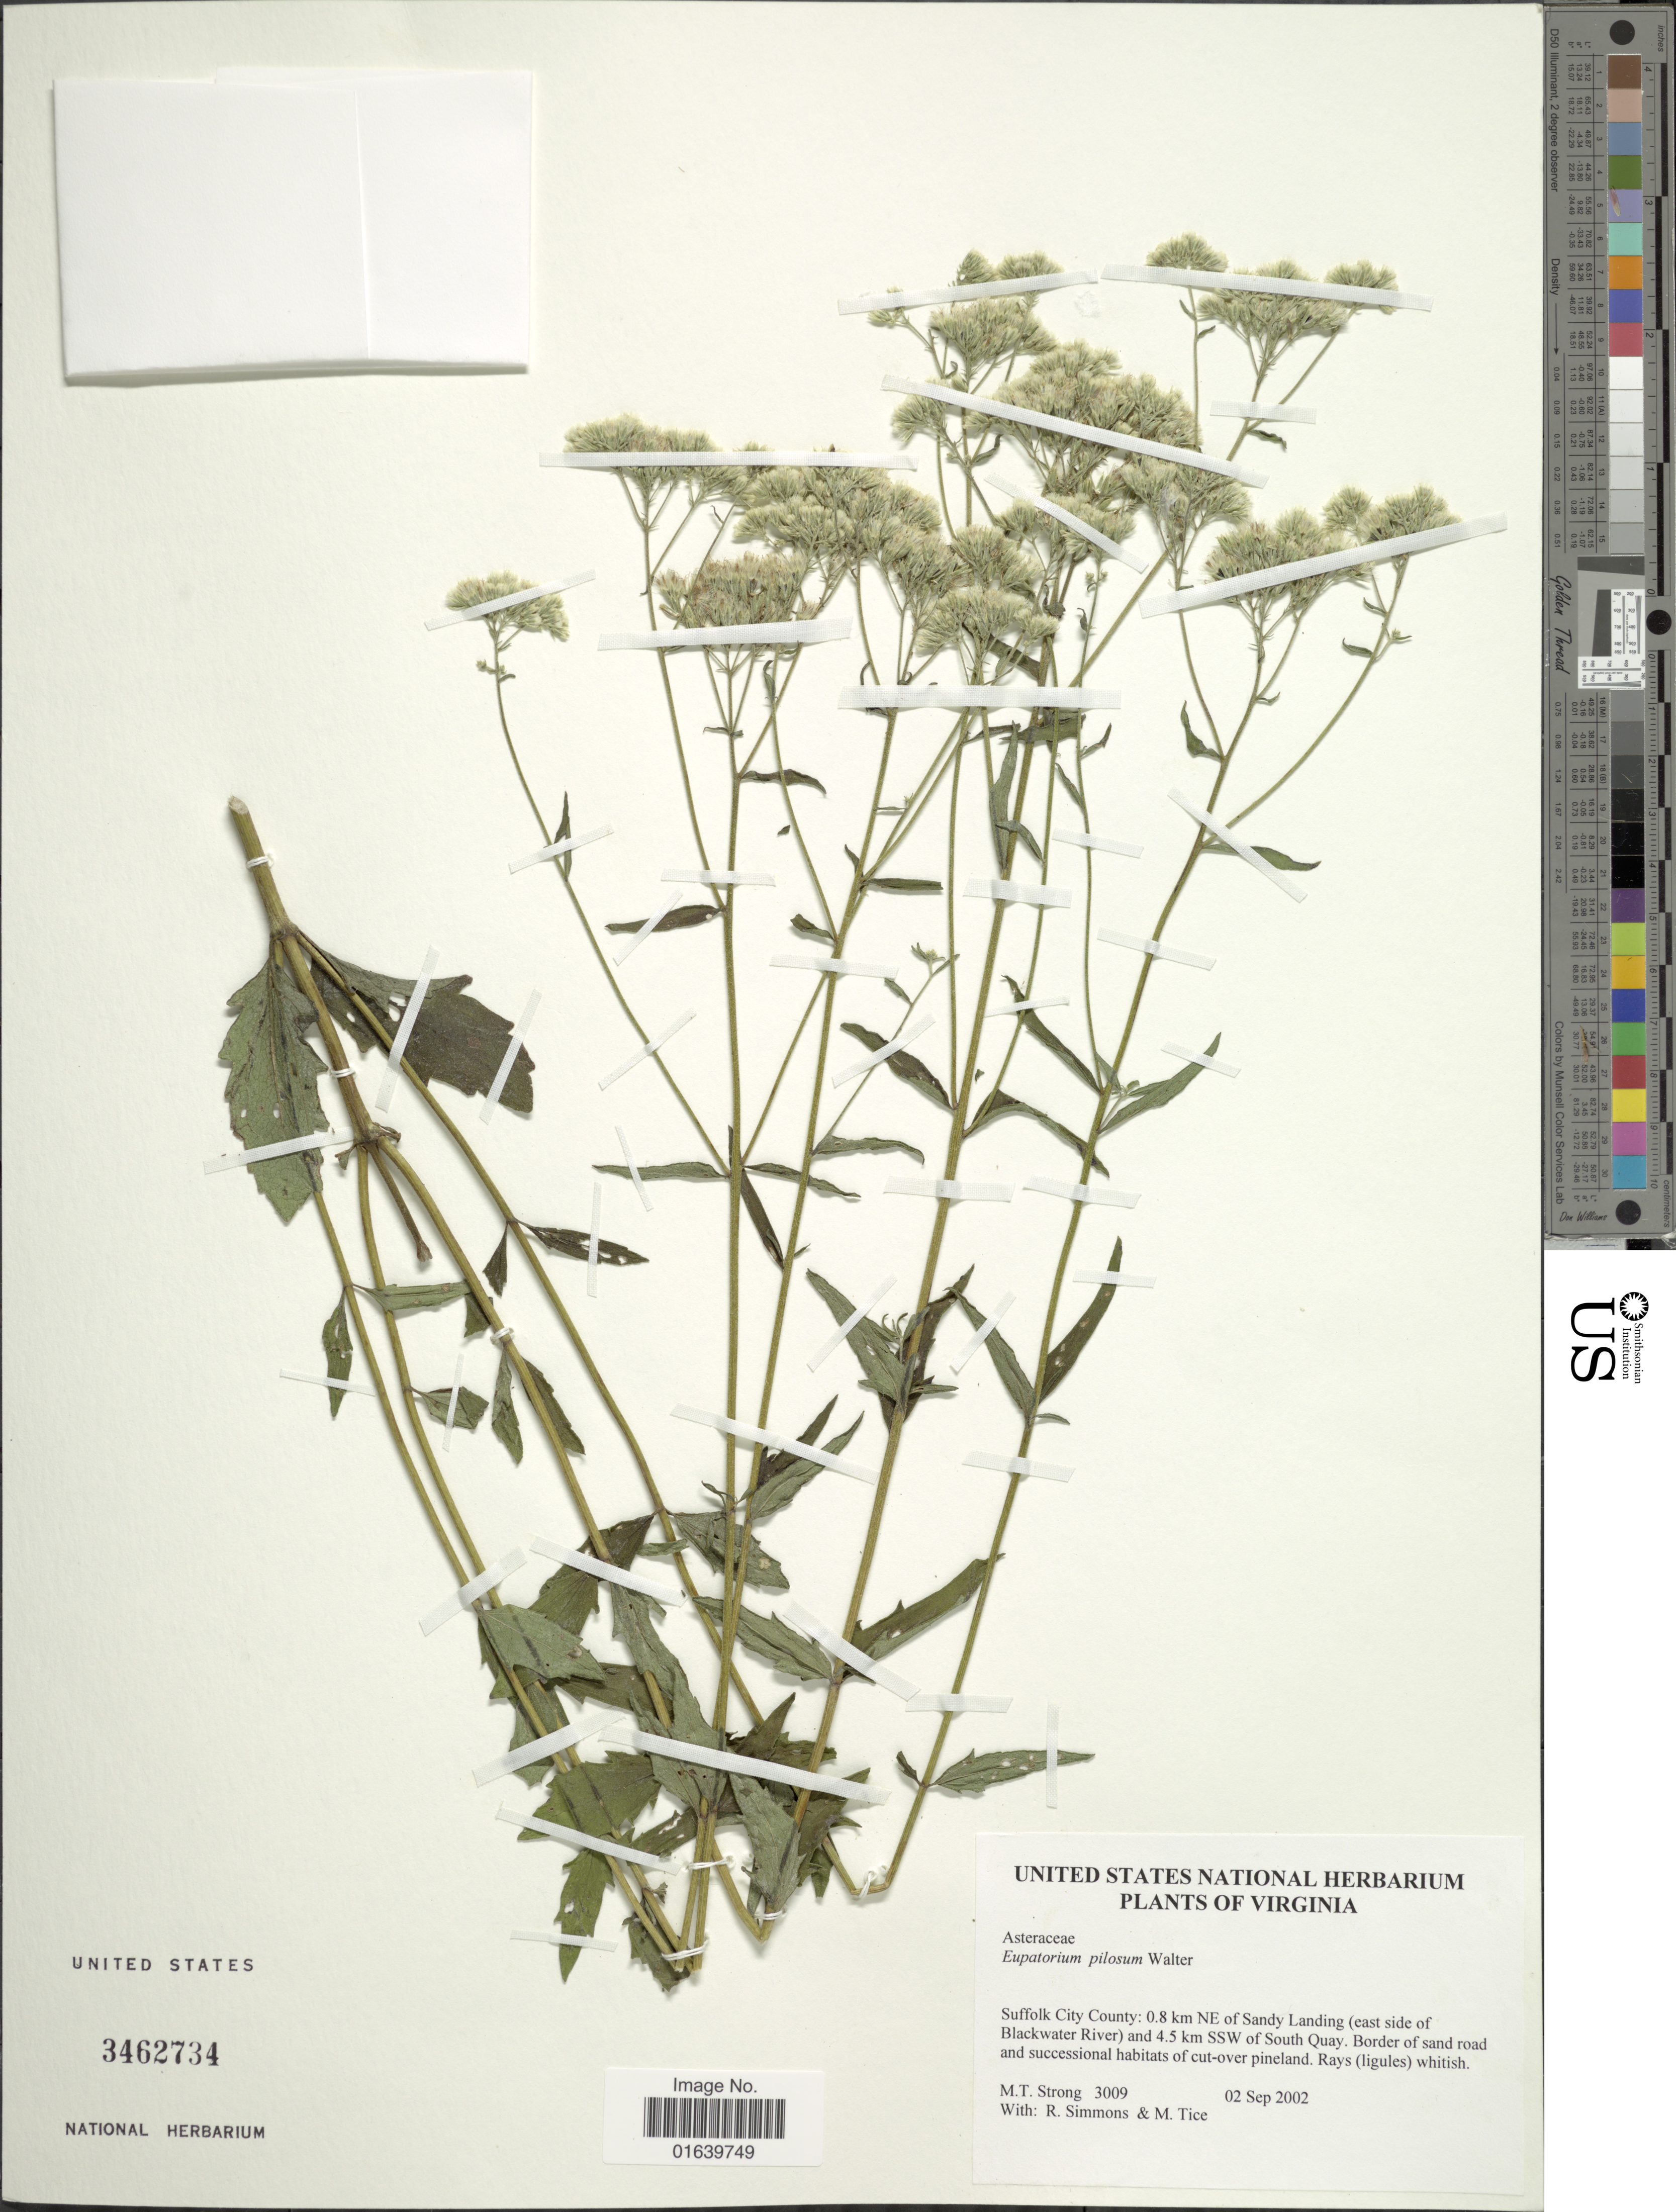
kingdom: Plantae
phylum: Tracheophyta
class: Magnoliopsida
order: Asterales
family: Asteraceae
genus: Eupatorium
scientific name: Eupatorium pilosum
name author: Walter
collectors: M. T. Strong, R. Simmons & M. Tice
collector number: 3009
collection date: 2002-09-02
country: United States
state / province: Virginia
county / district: City of Suffolk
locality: Suffolk City County: 0.8 km NE of Sandy Landing (east of Blackwater River) and 4.5 km SSW of South Quay.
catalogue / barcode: US 3462734